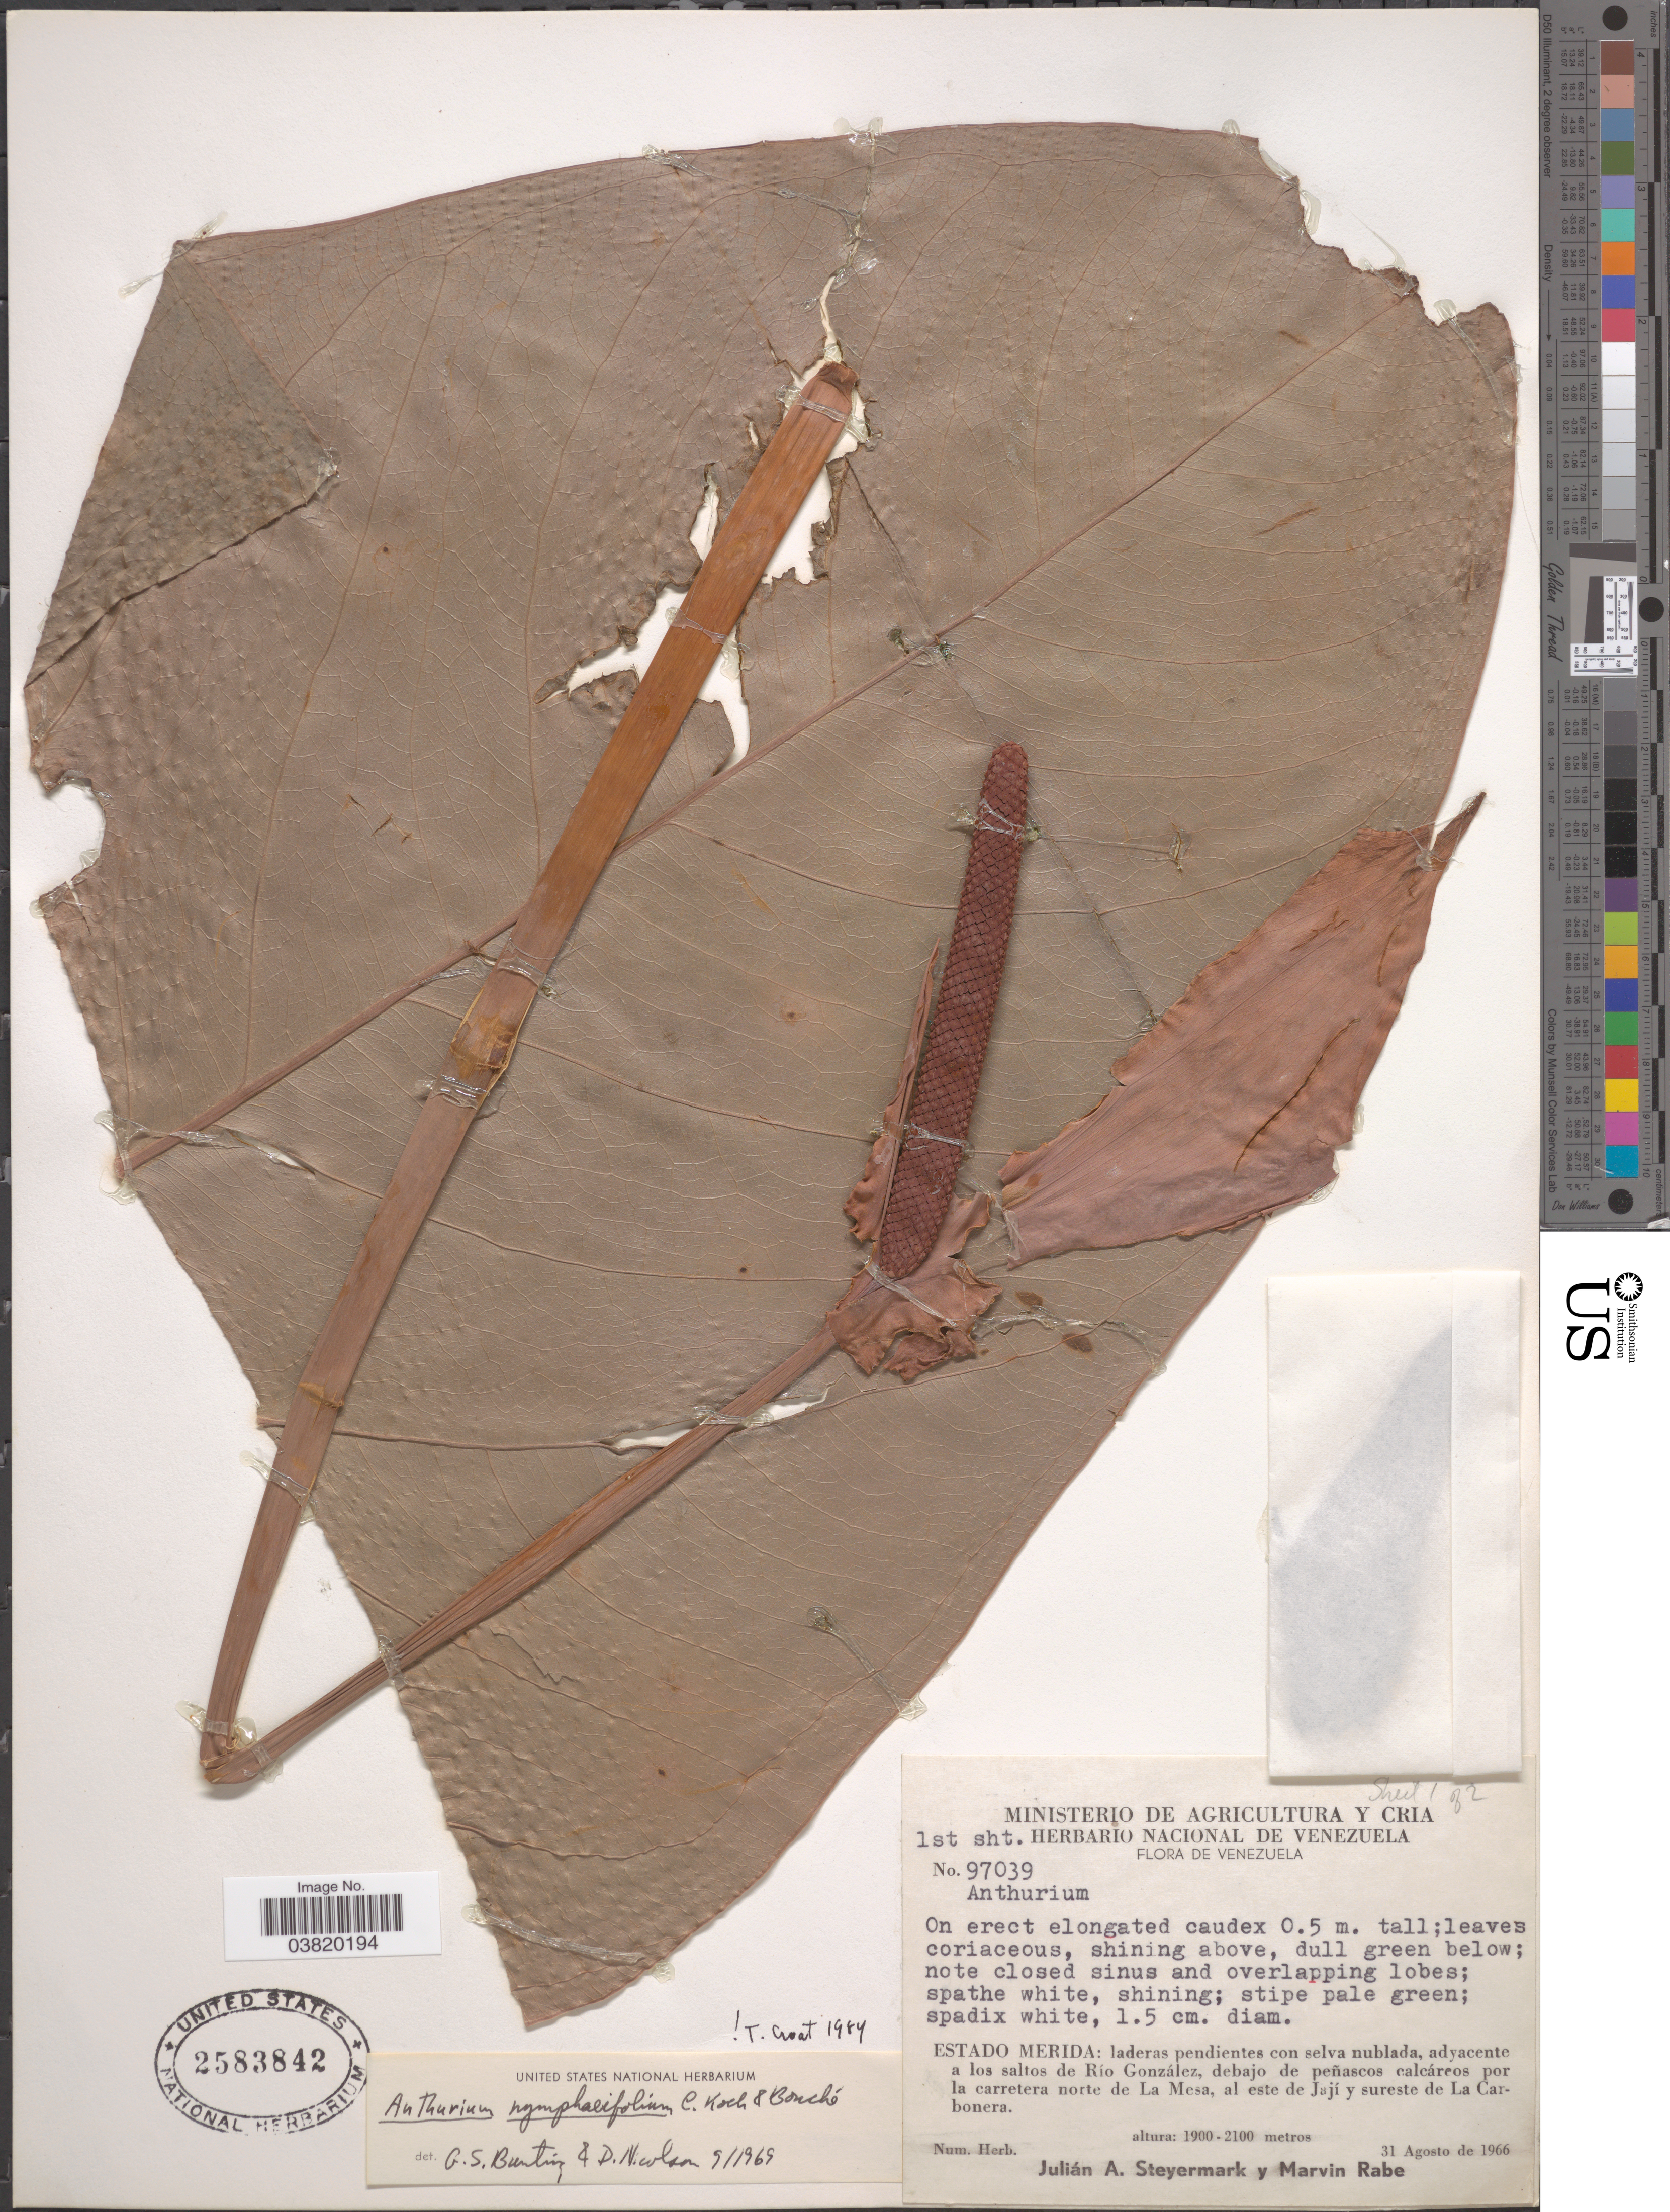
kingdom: Plantae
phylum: Tracheophyta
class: Liliopsida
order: Alismatales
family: Araceae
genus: Anthurium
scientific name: Anthurium nymphaeifolium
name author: K. Koch & C.D. Bouché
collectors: J. Steyermark & M. Rabe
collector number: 97039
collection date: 1966-08-31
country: Venezuela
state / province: Merida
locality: Laderas pendientes con selva nublada, adyacente a los saltos de Río González, debajo de peñascos caleáreos por la carretera norte de La Mesa, al este de Jají y sureste de La Carbonera.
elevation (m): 1900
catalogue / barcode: US 2583842